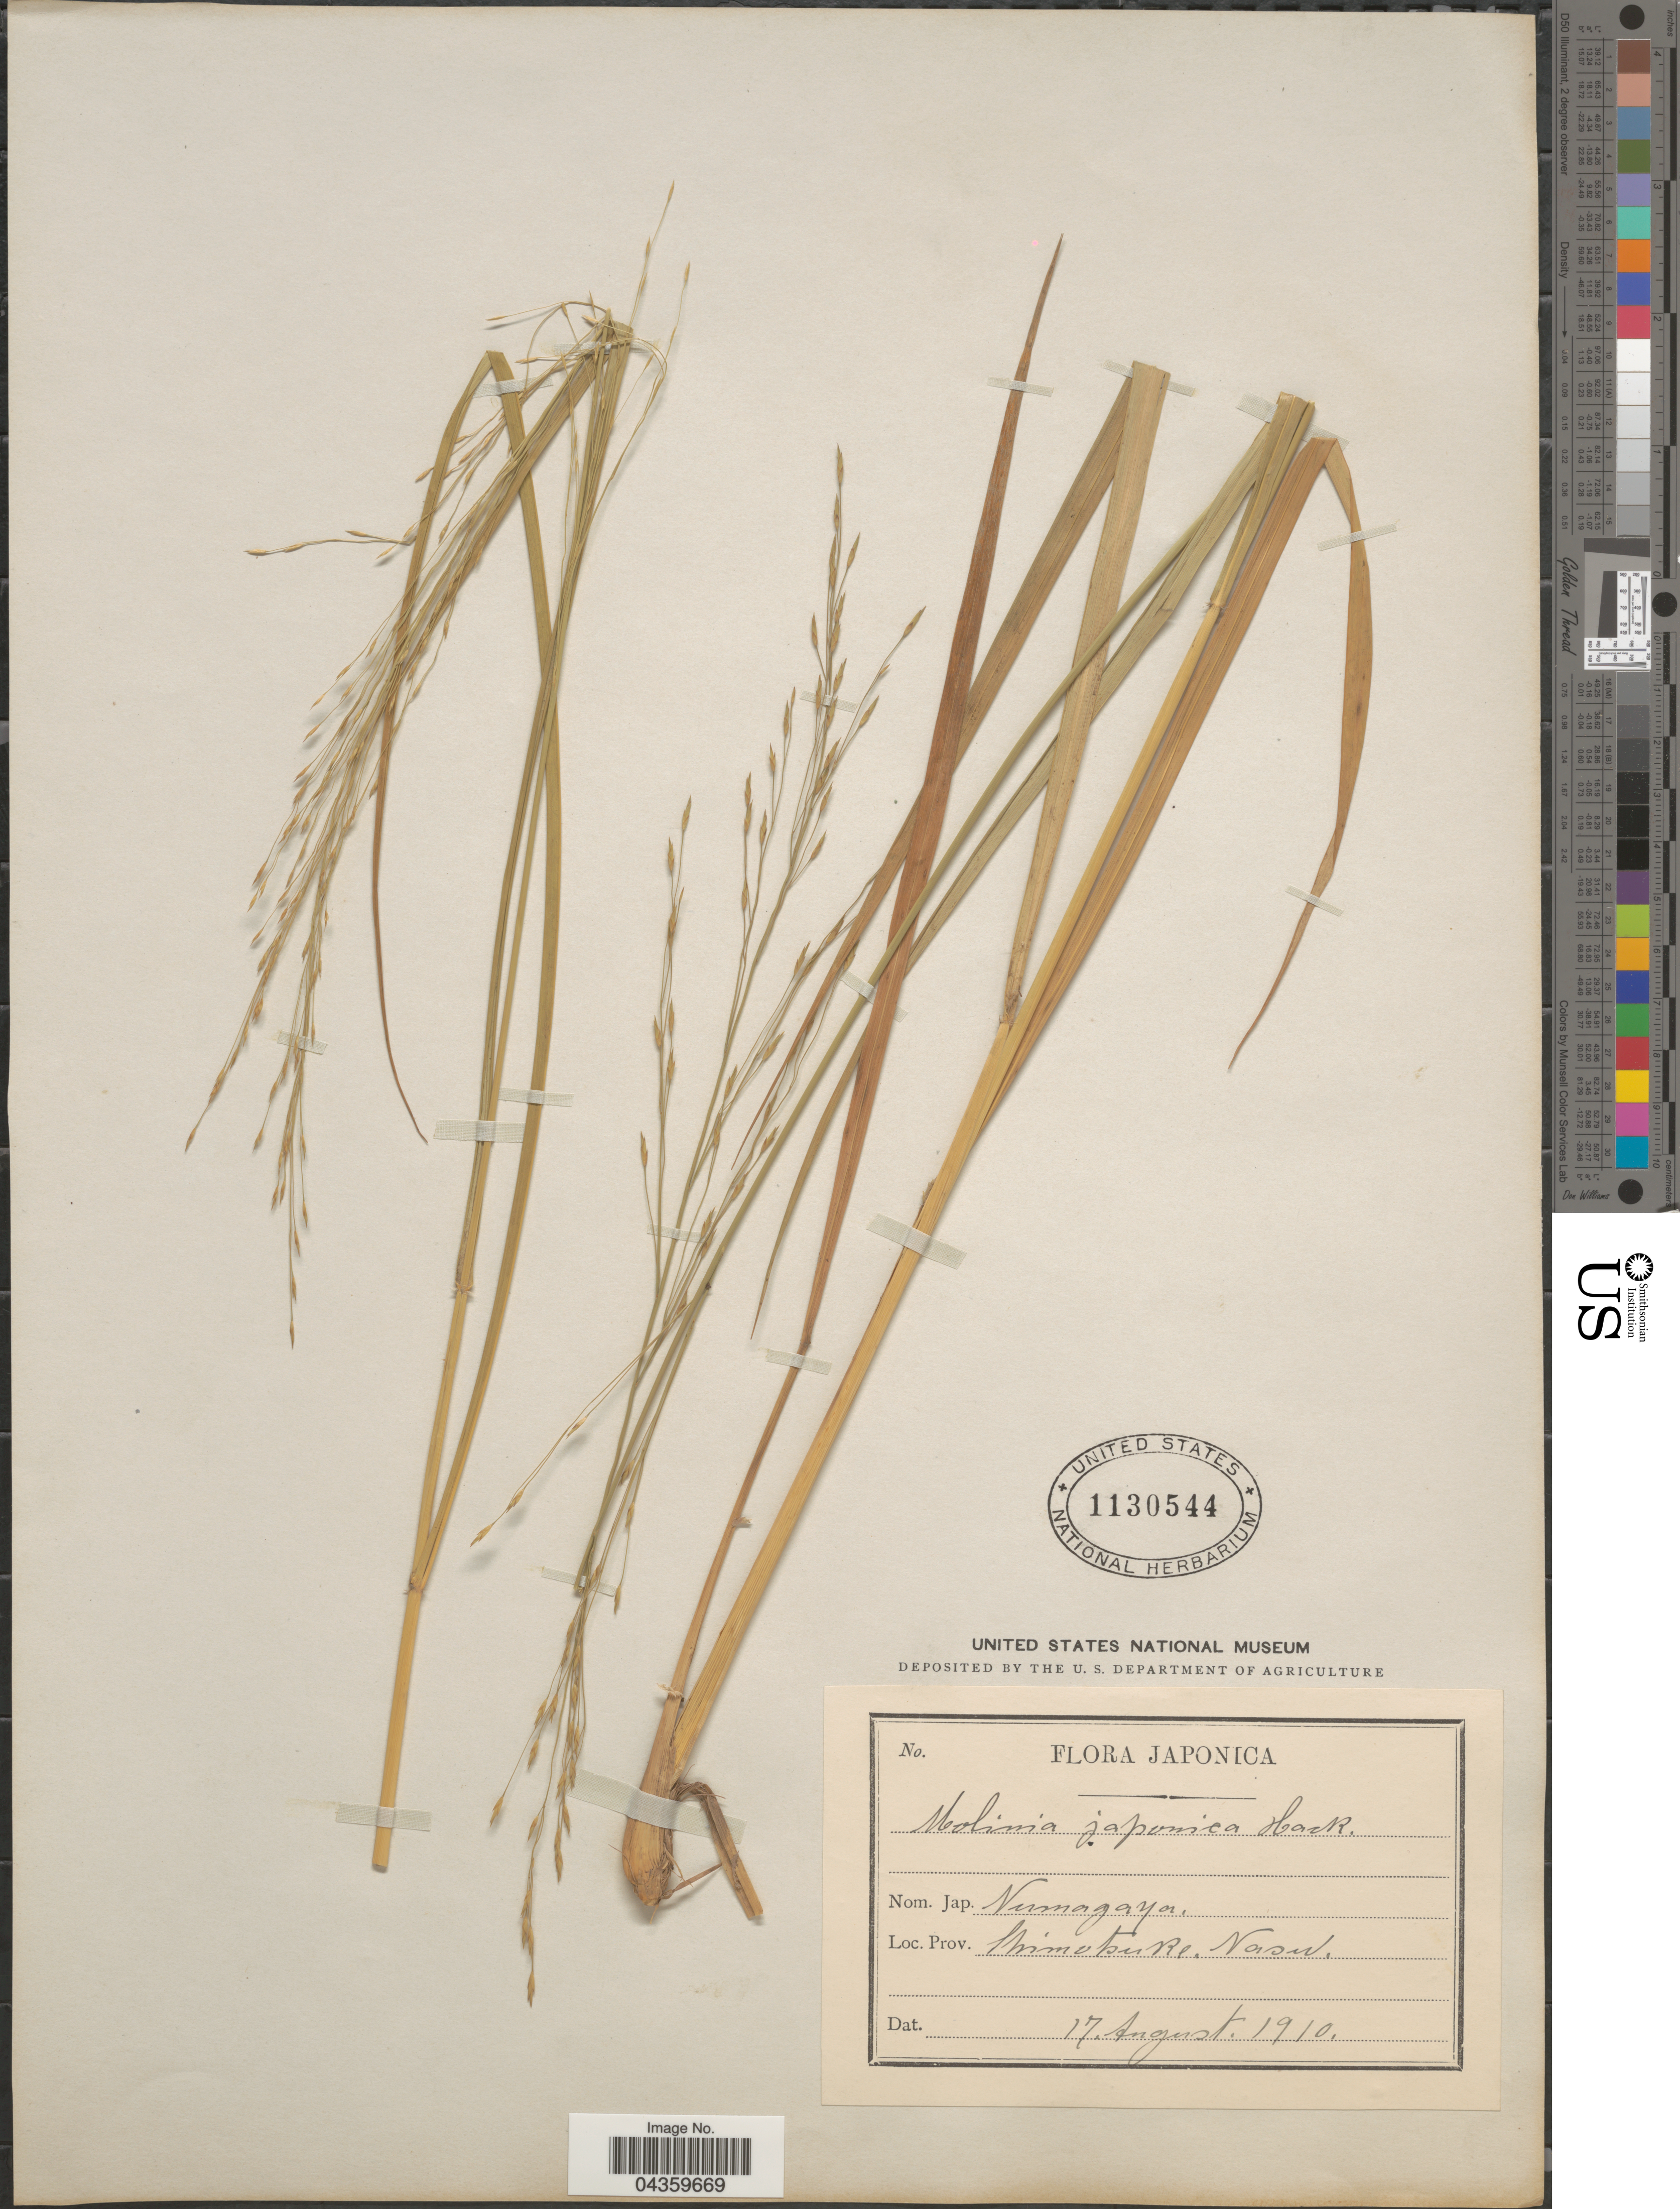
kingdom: Plantae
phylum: Tracheophyta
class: Liliopsida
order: Poales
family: Poaceae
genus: Molinia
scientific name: Molinia japonica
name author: Hack.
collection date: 1910-08-17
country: Japan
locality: Japonica. Prov. Shimotsuke. Nasu.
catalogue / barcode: US 1130544